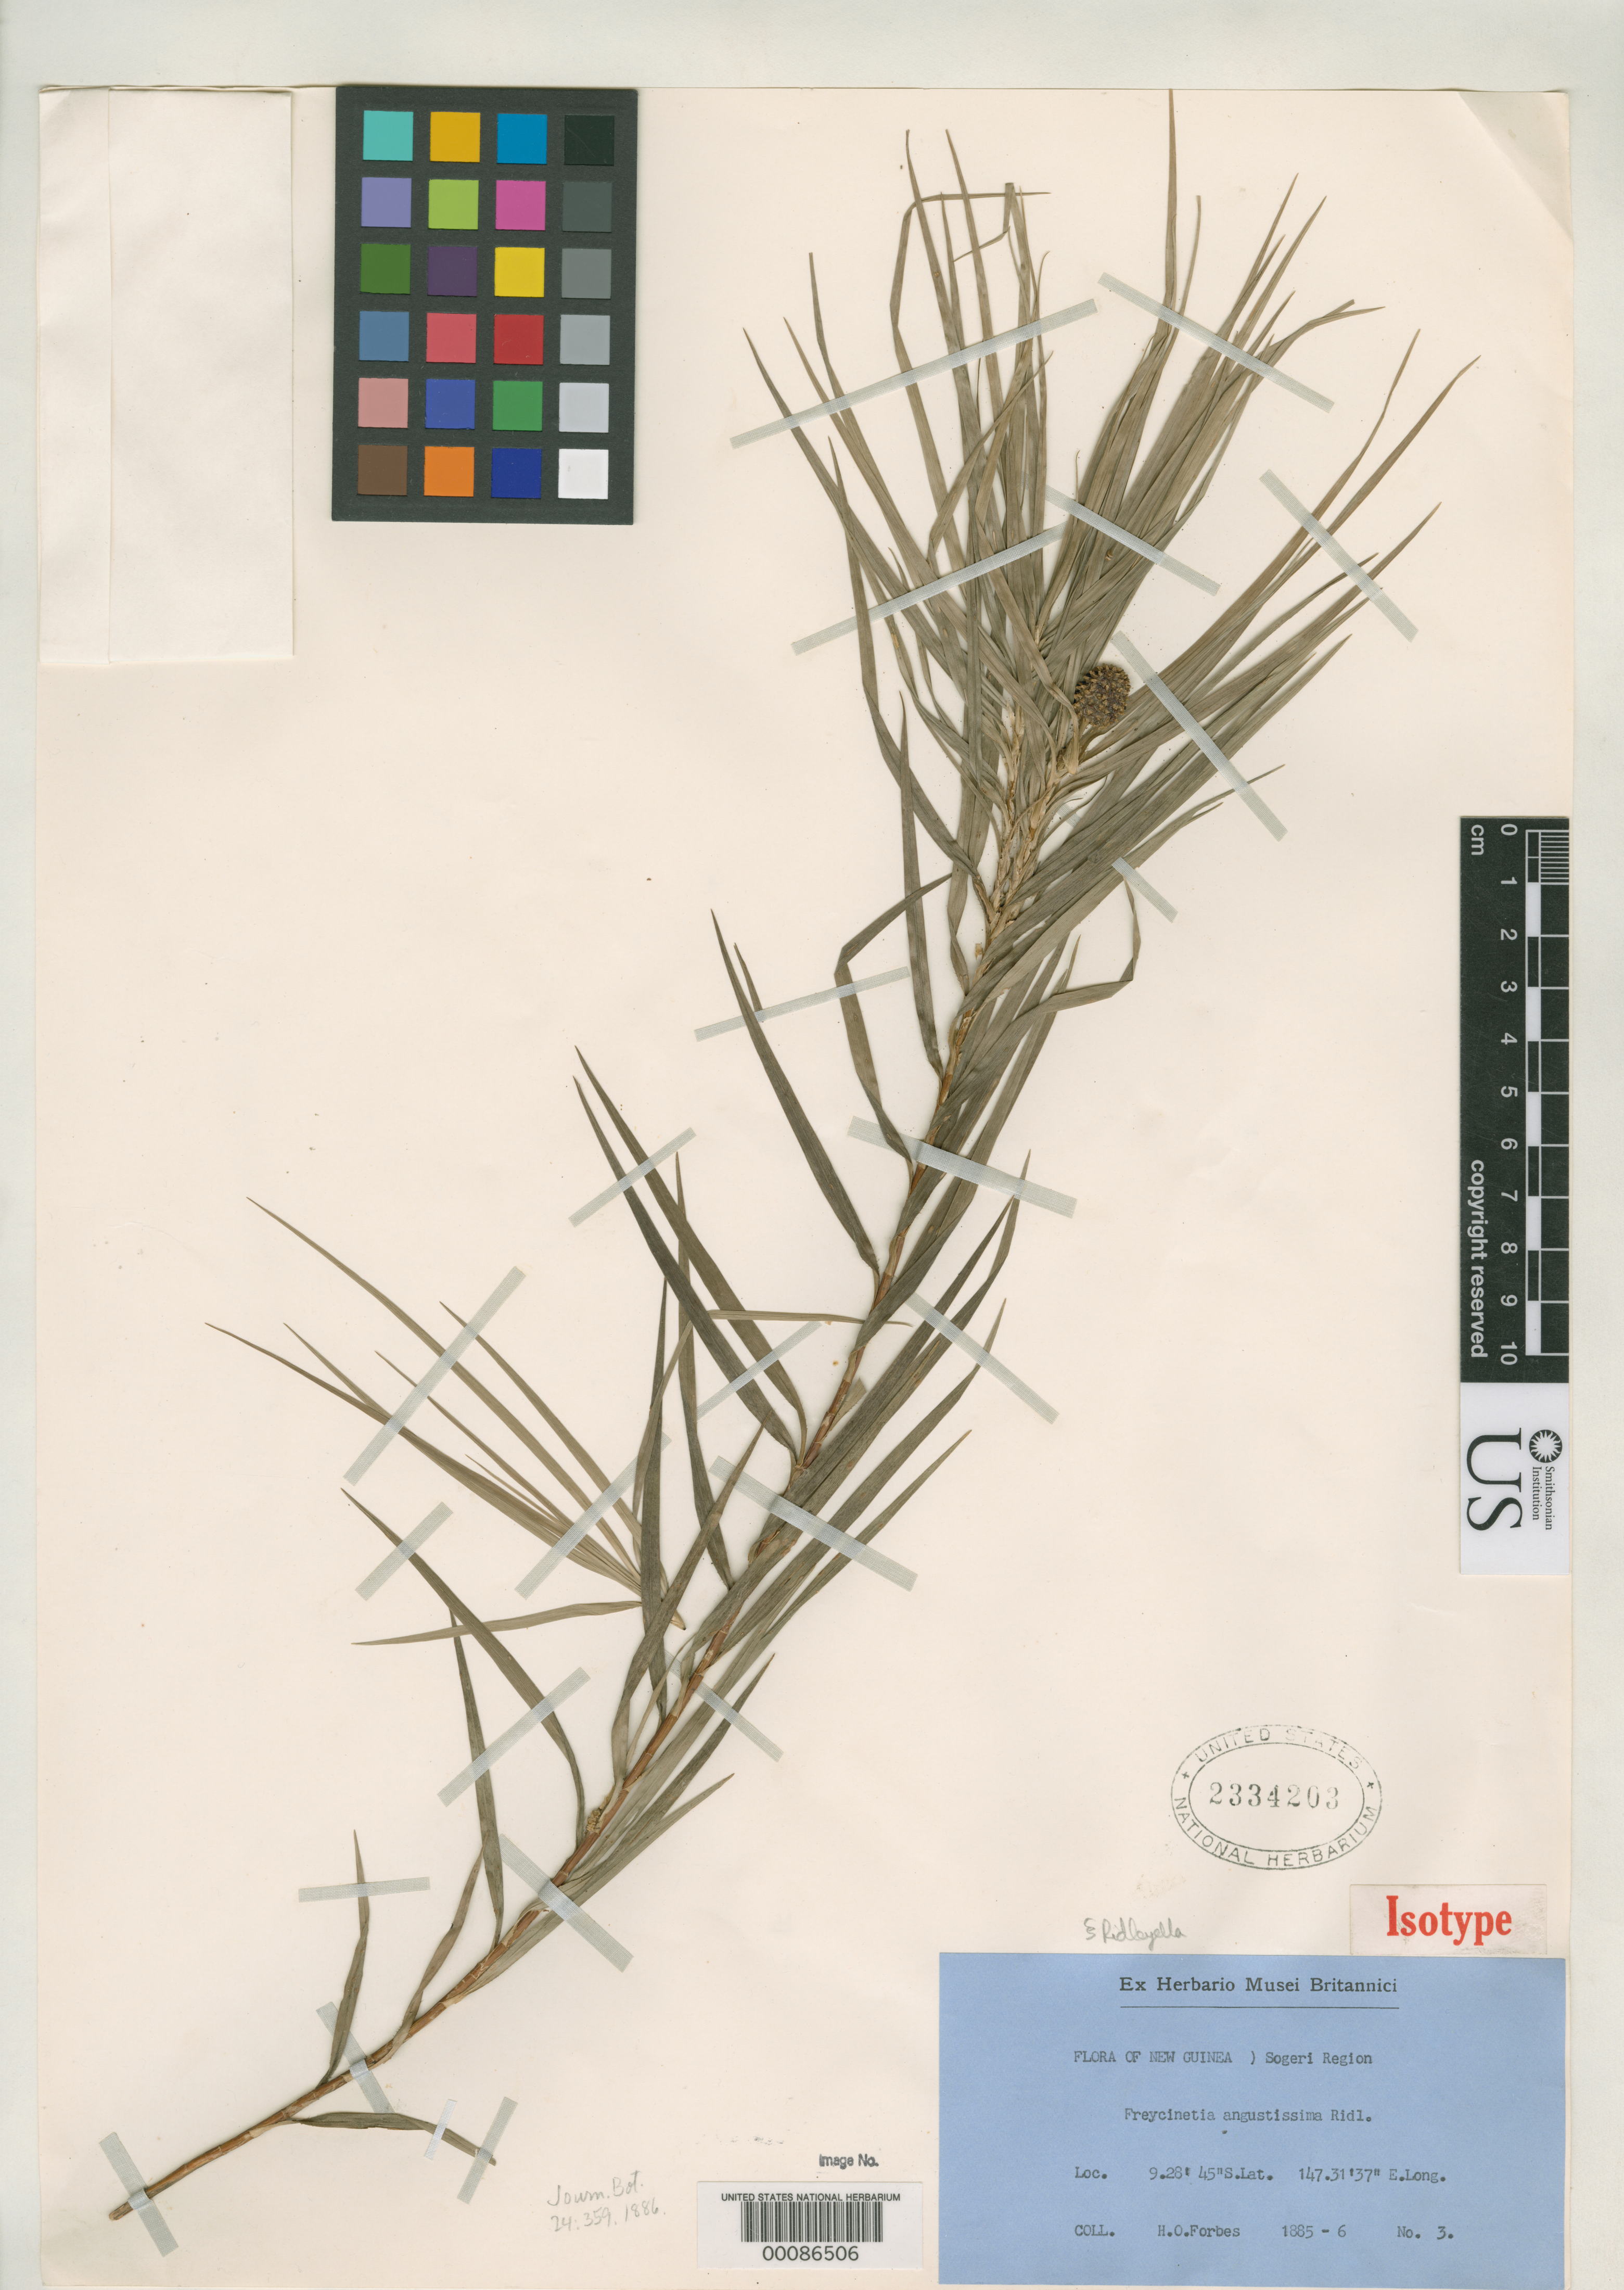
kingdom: Plantae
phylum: Tracheophyta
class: Liliopsida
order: Pandanales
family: Pandanaceae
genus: Freycinetia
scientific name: Freycinetia angustissima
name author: Ridl.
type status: Isotype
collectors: H. O. Forbes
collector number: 3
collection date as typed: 1885 to -- --- 1886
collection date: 1885/1886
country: Papua New Guinea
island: New Guinea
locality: Sogeri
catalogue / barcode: US 2334203